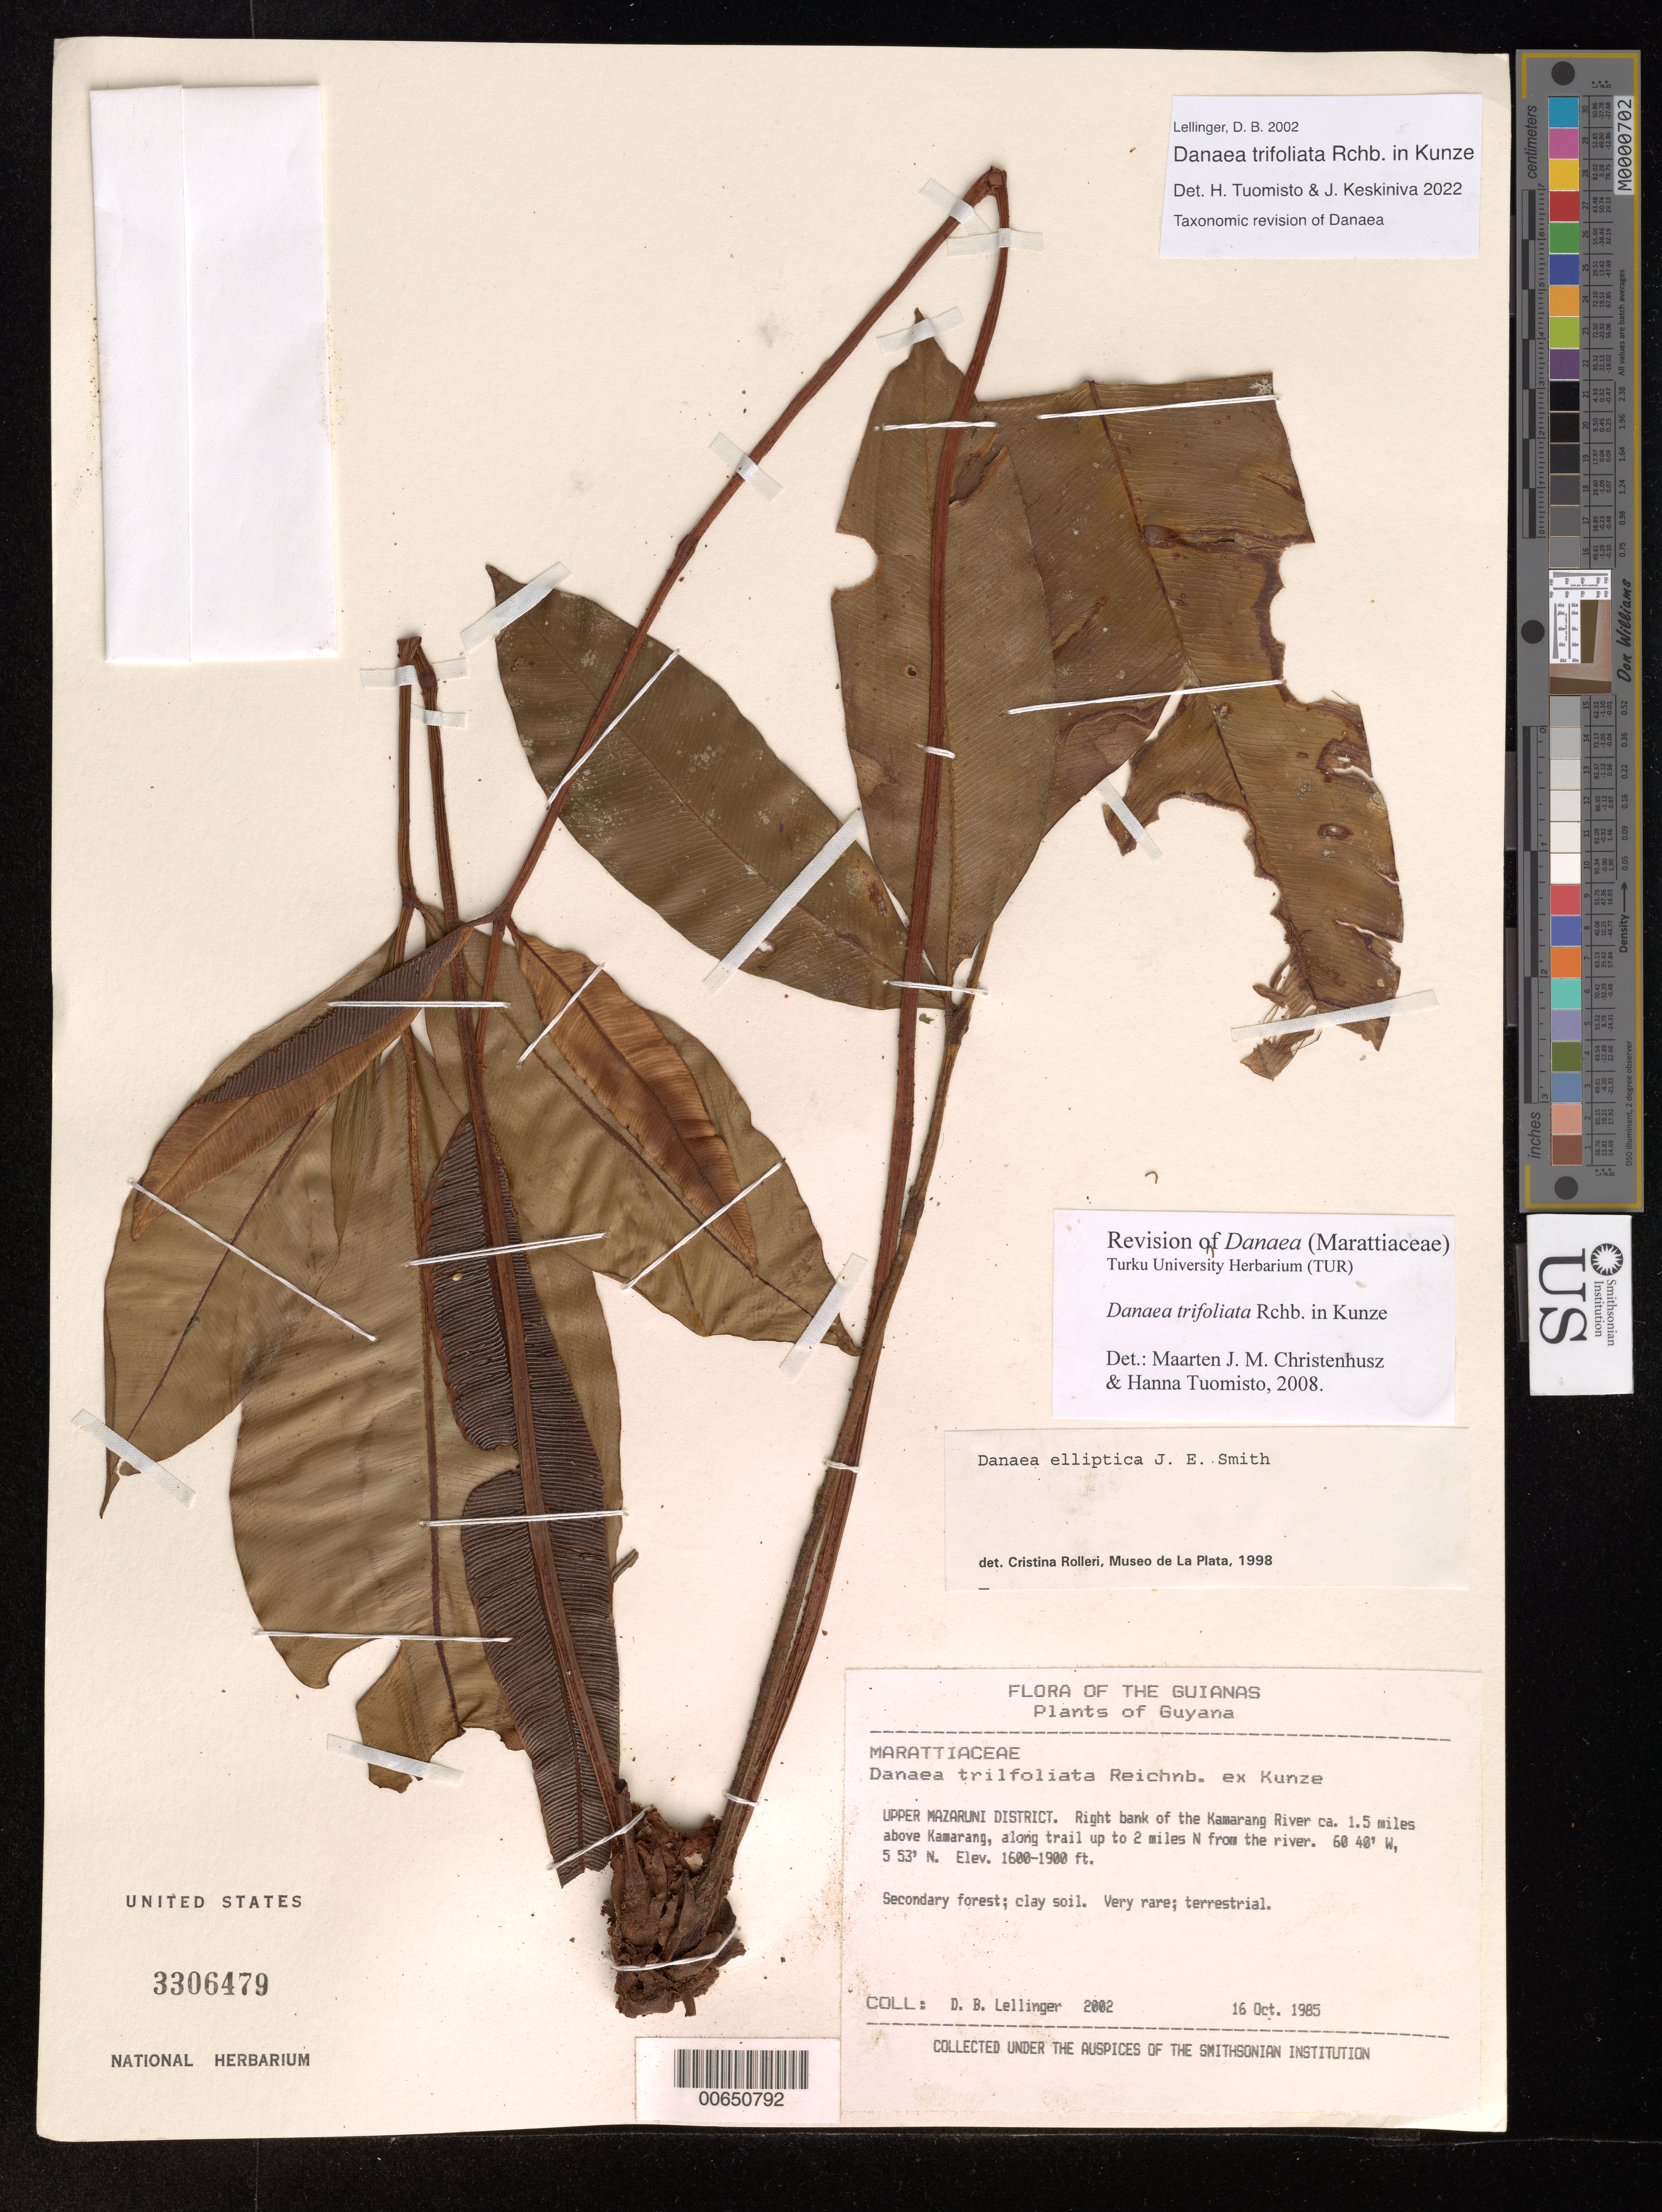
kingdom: Plantae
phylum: Tracheophyta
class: Polypodiopsida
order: Marattiales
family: Marattiaceae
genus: Danaea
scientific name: Danaea trifoliata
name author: Rchb. ex Kunze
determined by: Tuomisto, H.; Keskiniva, Janina S.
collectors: D. B. Lellinger & H. Robinson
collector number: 2002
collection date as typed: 16 October 1985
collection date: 1985-10-16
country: Guyana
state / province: Cuyuni-Mazaruni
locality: Up to 2.4 km N of right bank of Kamarang R.; ca. 3.2 km above Kamarang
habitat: Secondary forest, clay soil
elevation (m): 480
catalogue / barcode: US 3306479